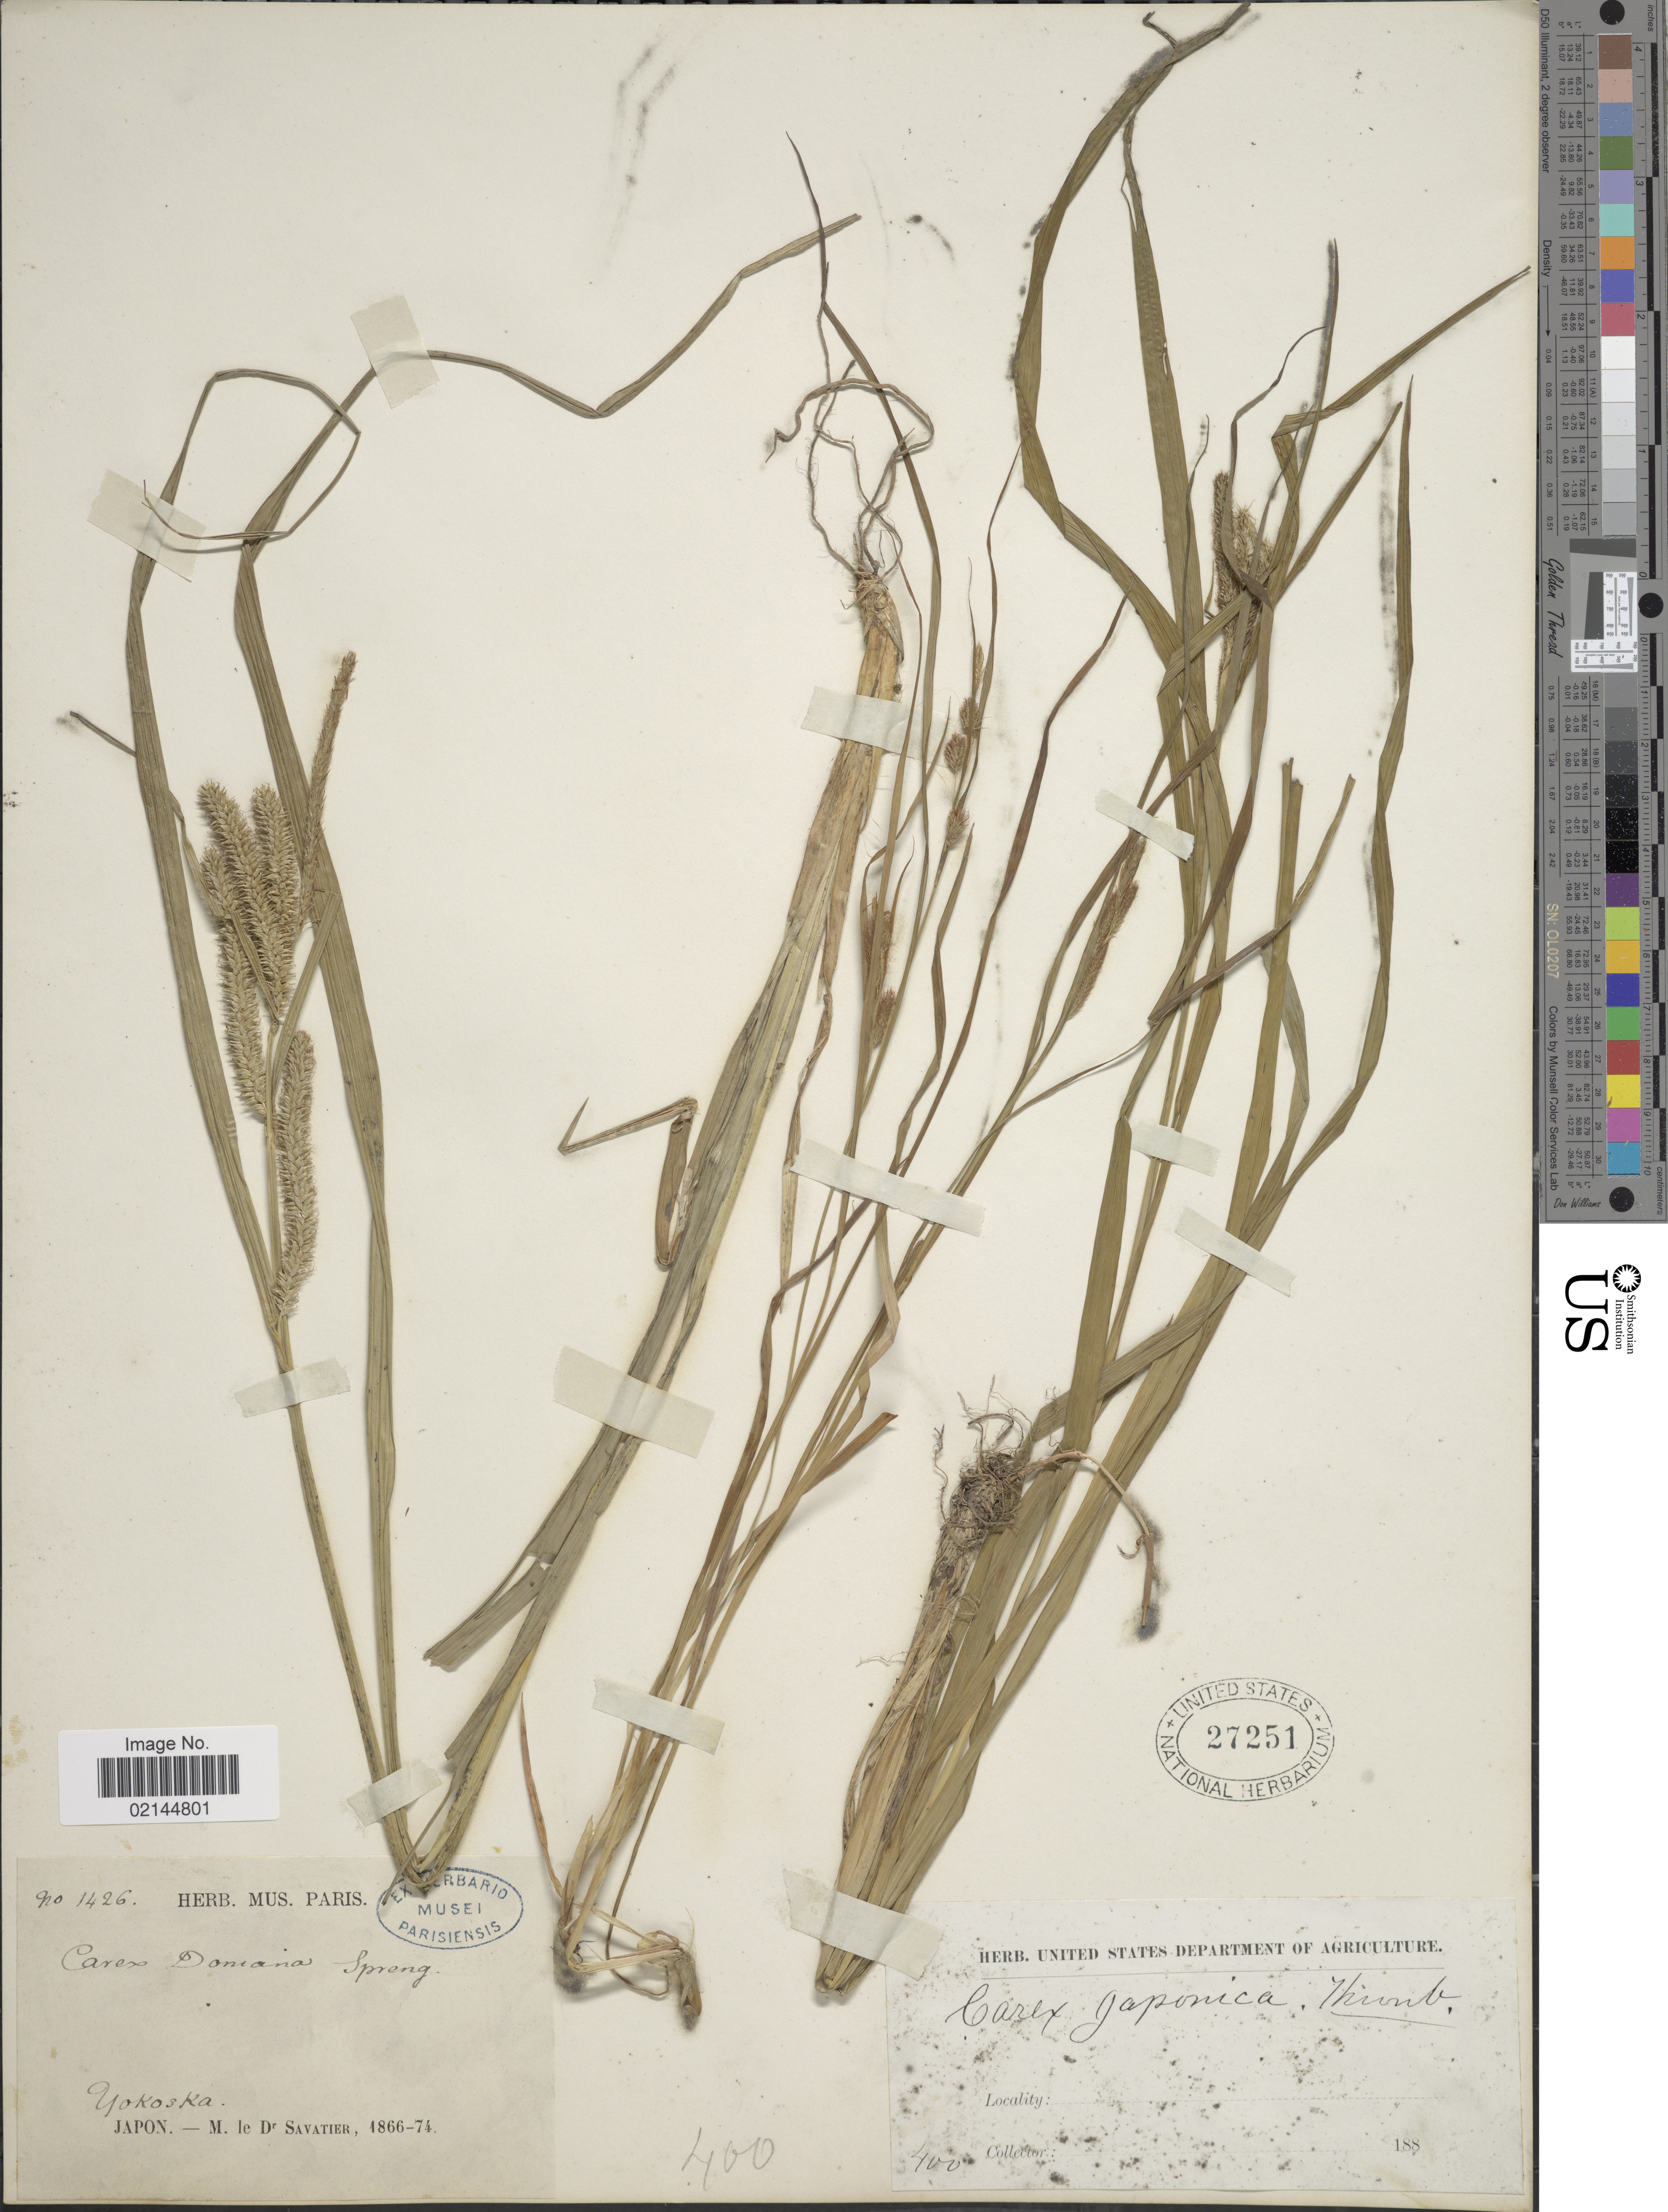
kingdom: Plantae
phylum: Tracheophyta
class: Liliopsida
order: Poales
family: Cyperaceae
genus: Carex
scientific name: Carex japonica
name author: Thunb.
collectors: M. Savatier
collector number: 1426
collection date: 1866/1874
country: Japan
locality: Yokoska. Japon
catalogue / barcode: US 27251